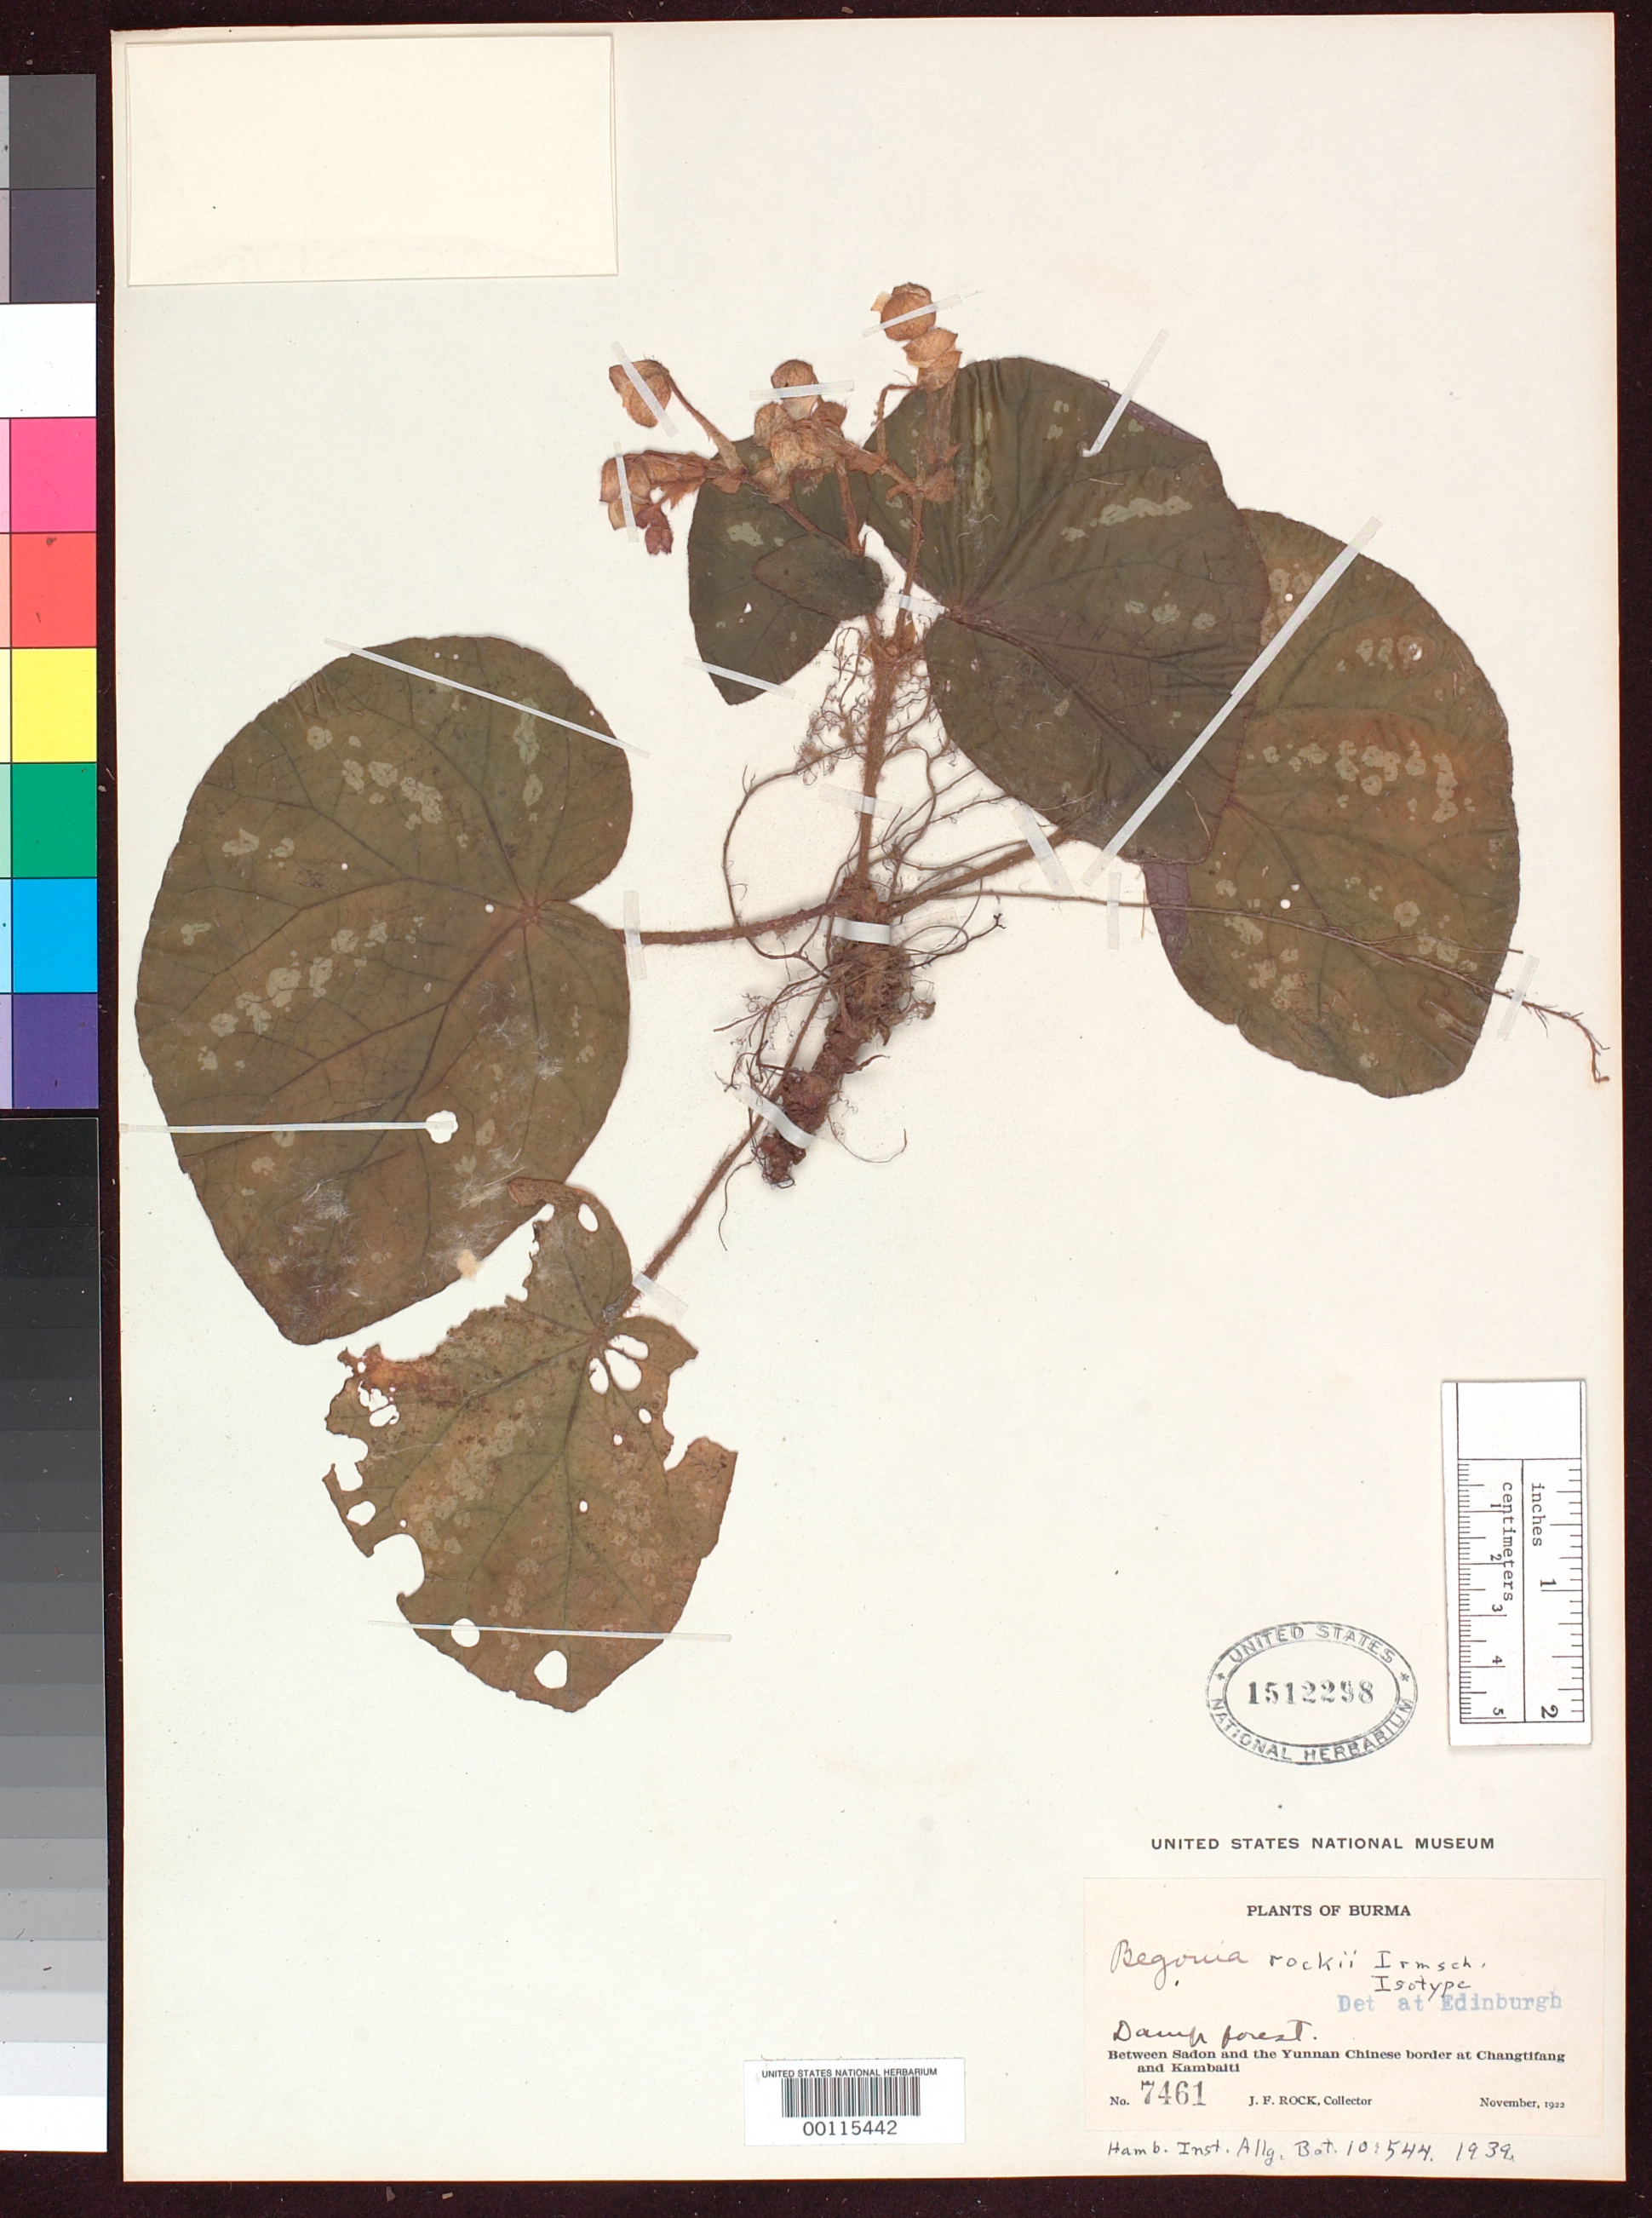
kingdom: Plantae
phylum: Tracheophyta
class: Magnoliopsida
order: Cucurbitales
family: Begoniaceae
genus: Begonia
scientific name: Begonia rockii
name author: Irmsch.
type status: Isotype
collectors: J. F. Rock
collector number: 7461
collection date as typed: Nov 1922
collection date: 1922-11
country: China / Myanmar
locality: Between Sadon and the Yunnan Chinese border at Changtifang and Kambaiti.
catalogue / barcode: US 1512298